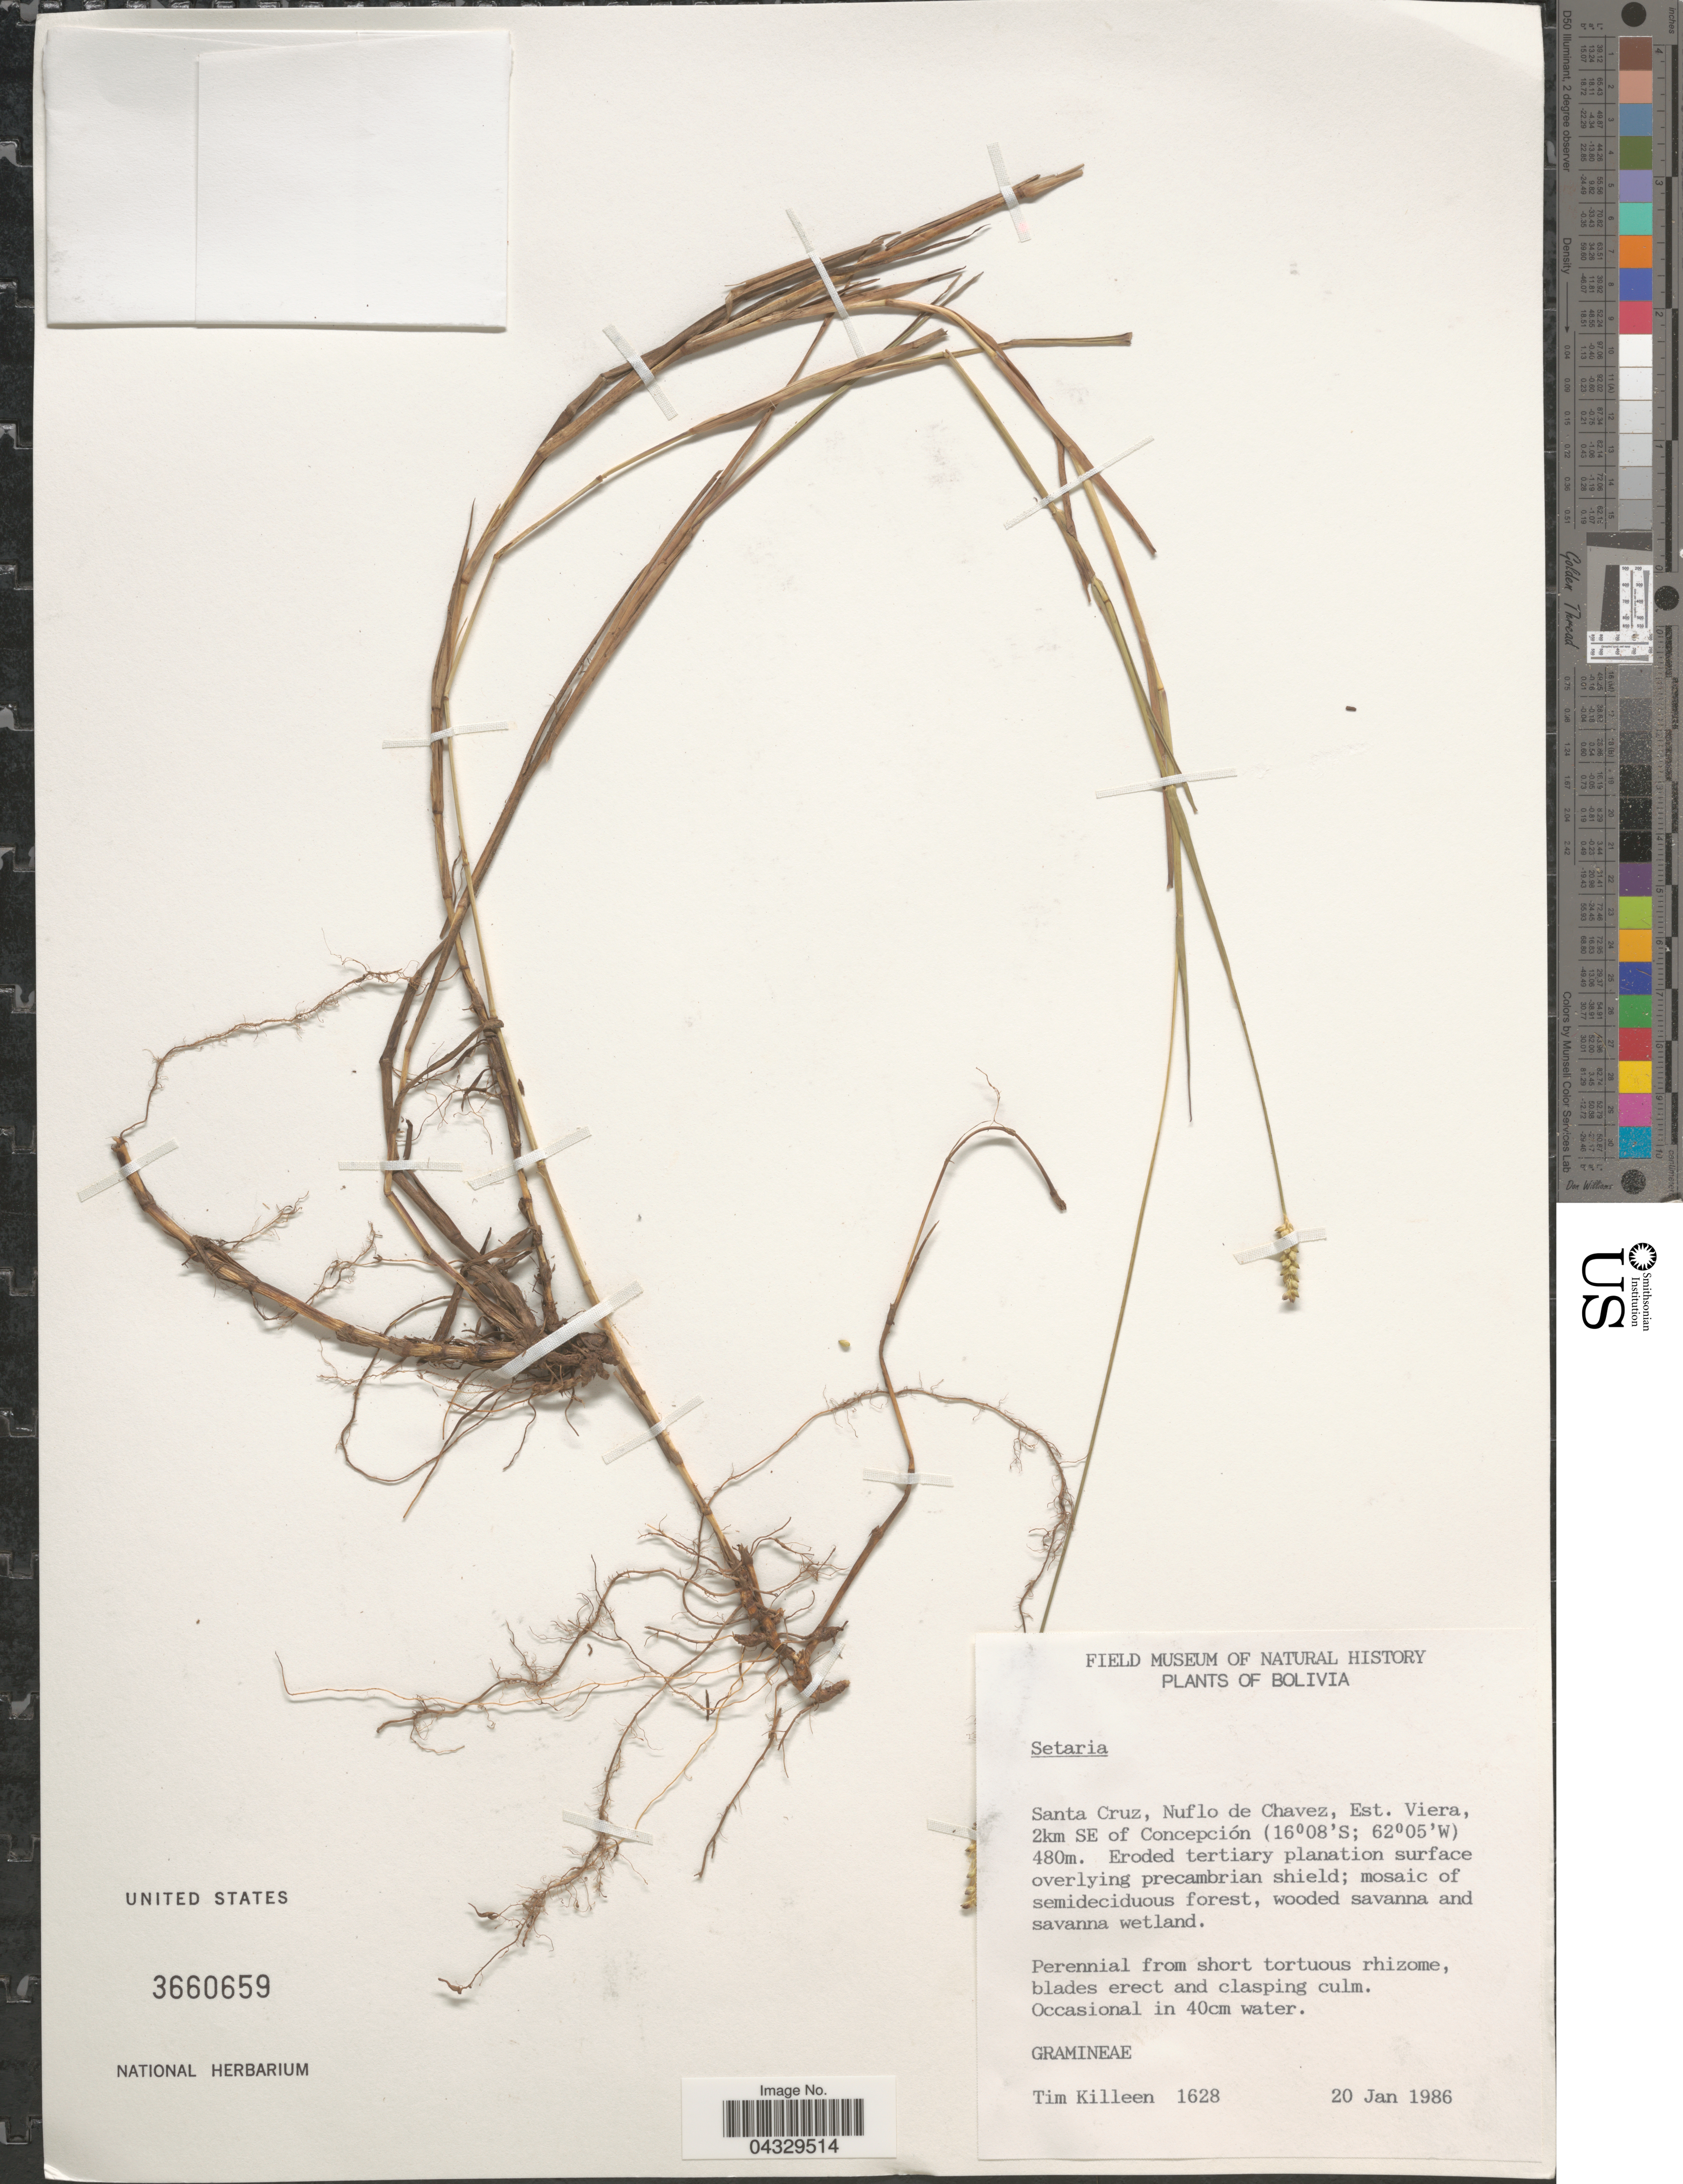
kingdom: Plantae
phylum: Tracheophyta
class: Liliopsida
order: Poales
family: Poaceae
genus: Setaria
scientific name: Setaria sp.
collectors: T. J. Killeen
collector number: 1628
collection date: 1986-01-20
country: Bolivia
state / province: Santa Cruz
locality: Nuflo de Chavez, Est. Viera, 2km SE of Concepción.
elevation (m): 480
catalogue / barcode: US 3660659